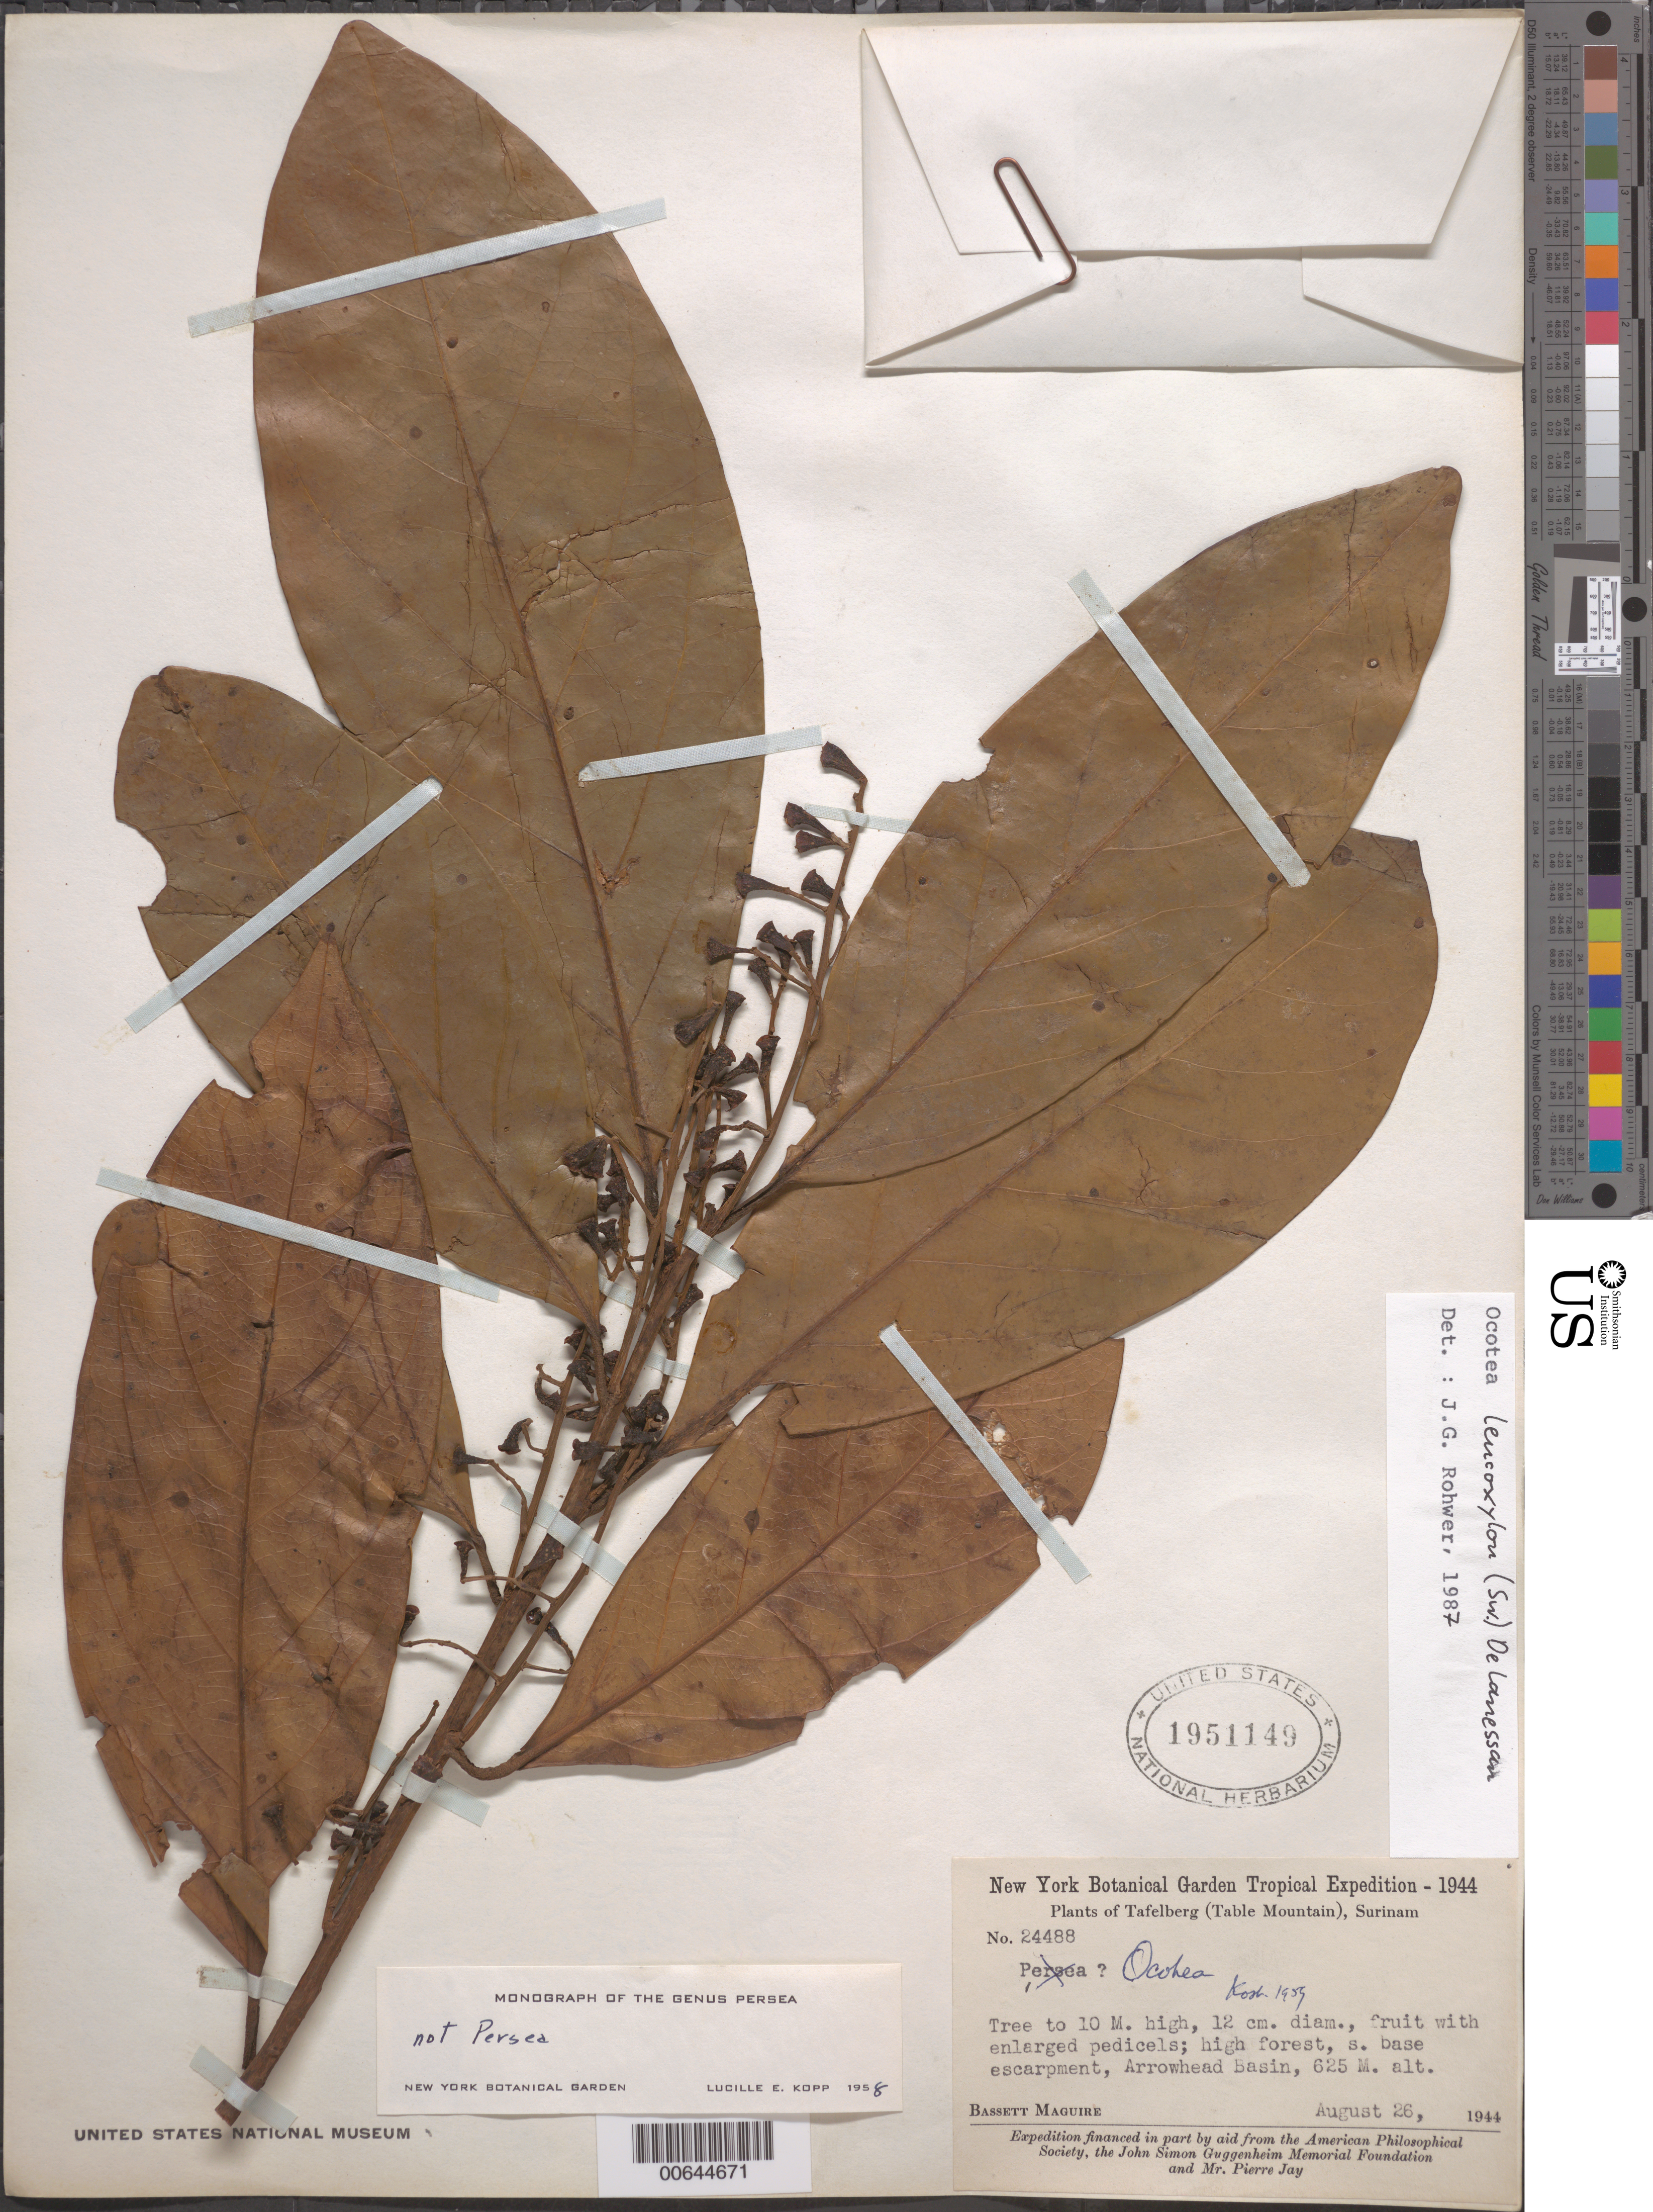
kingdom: Plantae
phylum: Tracheophyta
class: Magnoliopsida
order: Laurales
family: Lauraceae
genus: Ocotea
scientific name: Ocotea leucoxylon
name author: (Sw.) Laness.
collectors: B. Maguire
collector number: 24488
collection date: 1944-08-26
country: Suriname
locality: Tafelberg (Table Mountain). S. base escarpment, Arrowhead Basin.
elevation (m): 625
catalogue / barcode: US 1951149